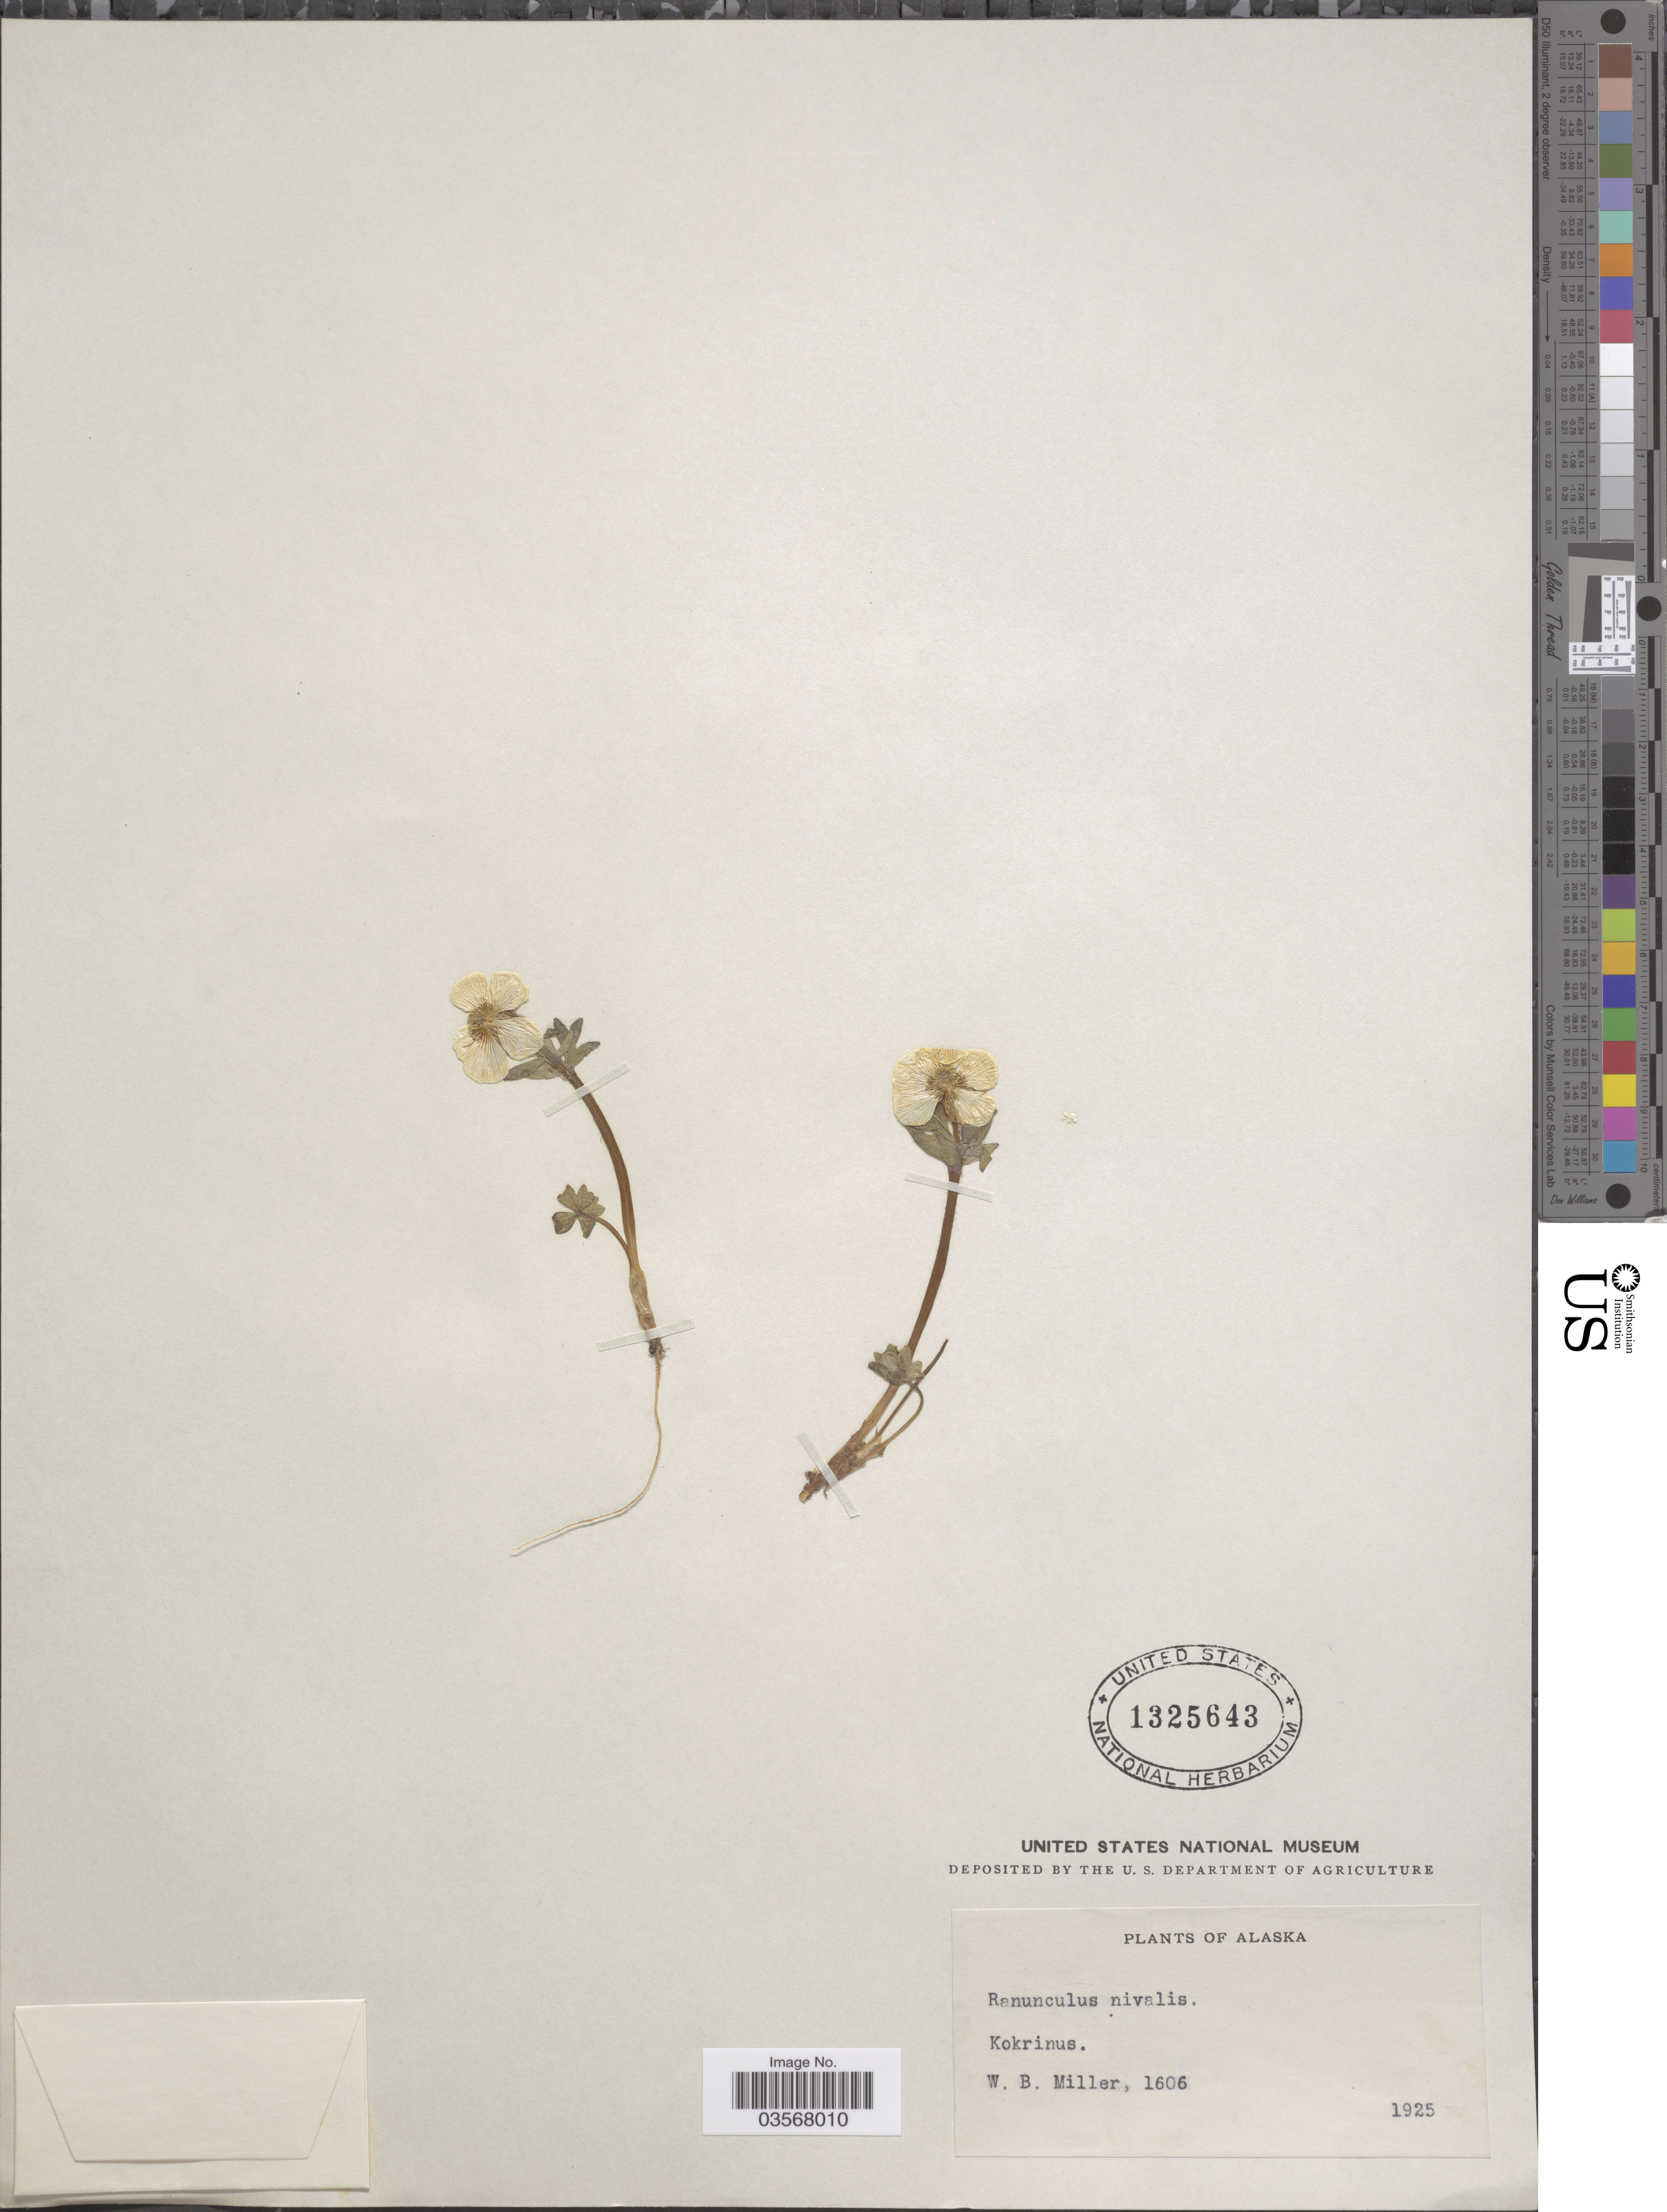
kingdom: Plantae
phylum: Tracheophyta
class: Magnoliopsida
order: Ranunculales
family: Ranunculaceae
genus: Ranunculus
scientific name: Ranunculus nivalis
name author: L.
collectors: W. Miller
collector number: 1606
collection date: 1925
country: United States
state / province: Alaska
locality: Kokrinus.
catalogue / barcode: US 1325643